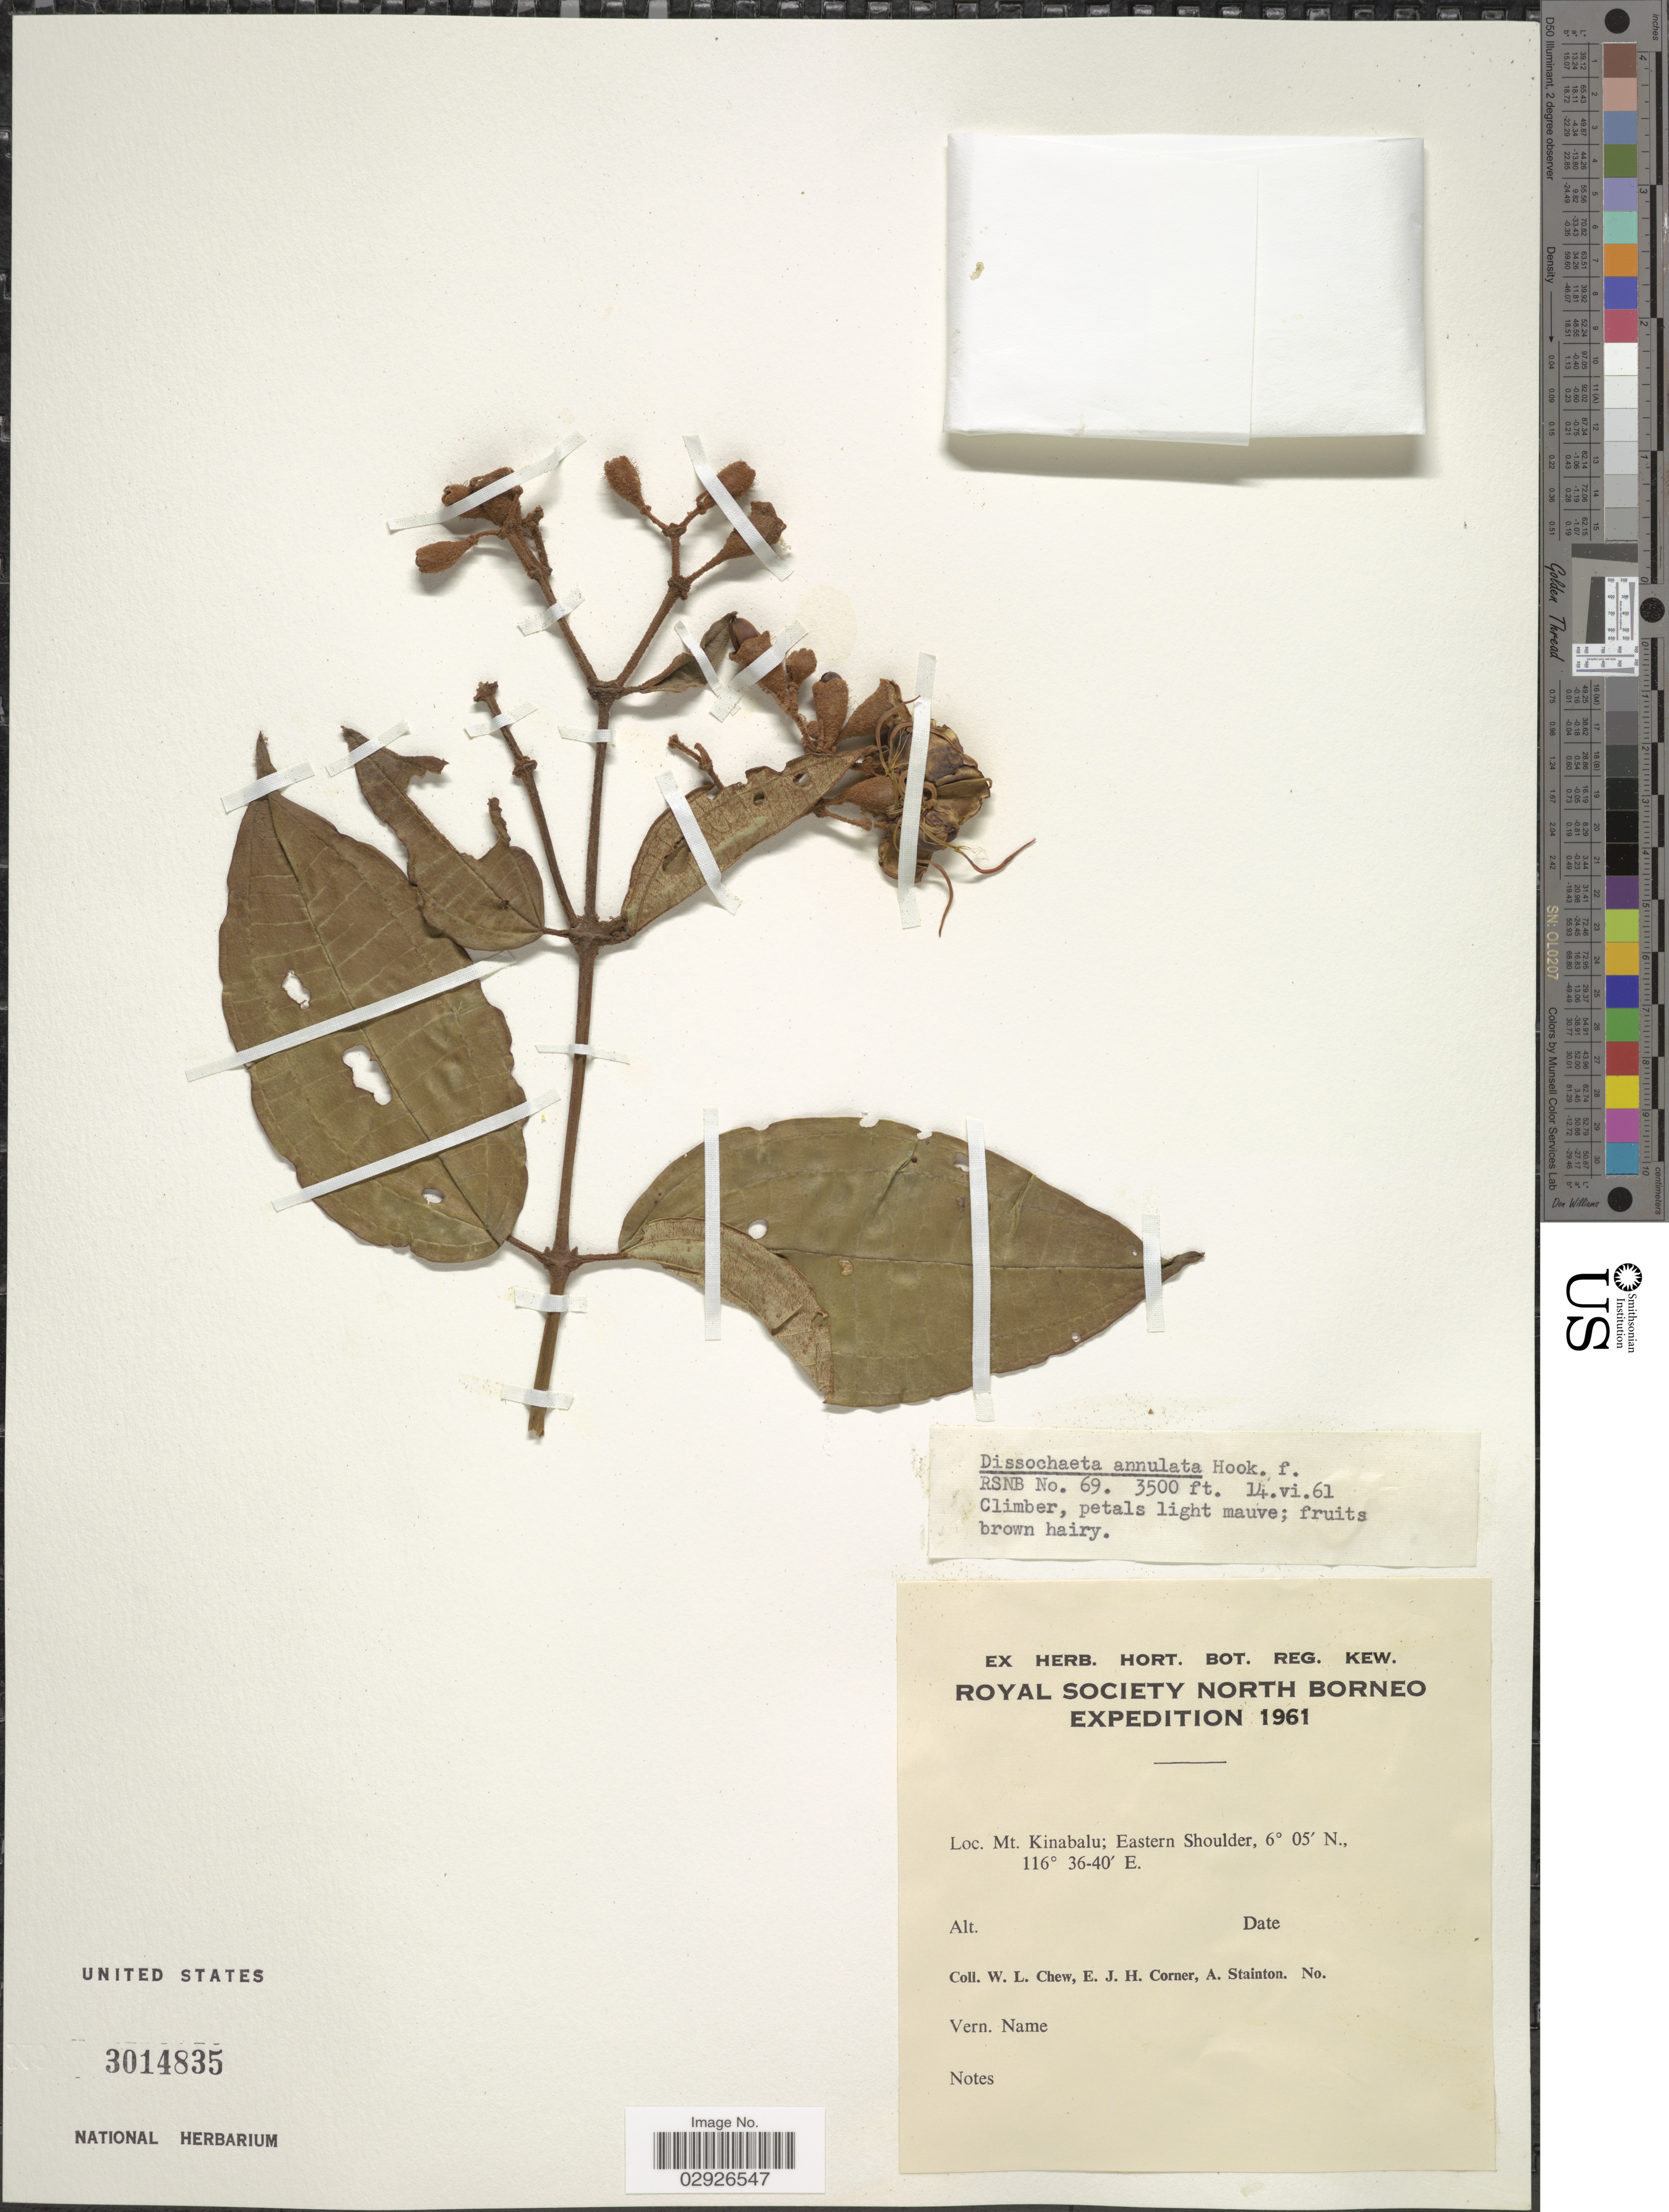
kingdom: Plantae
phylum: Tracheophyta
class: Magnoliopsida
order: Myrtales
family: Melastomataceae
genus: Dissochaeta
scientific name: Dissochaeta annulata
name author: Hook. f. ex Triana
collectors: W. Chew, E. Corner & A. Stainton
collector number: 69?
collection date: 1961-06-14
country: Malaysia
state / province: Sabah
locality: North Borneo. Mt. Kinabalu; Eastern Shoulder.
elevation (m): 1067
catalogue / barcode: US 3014835